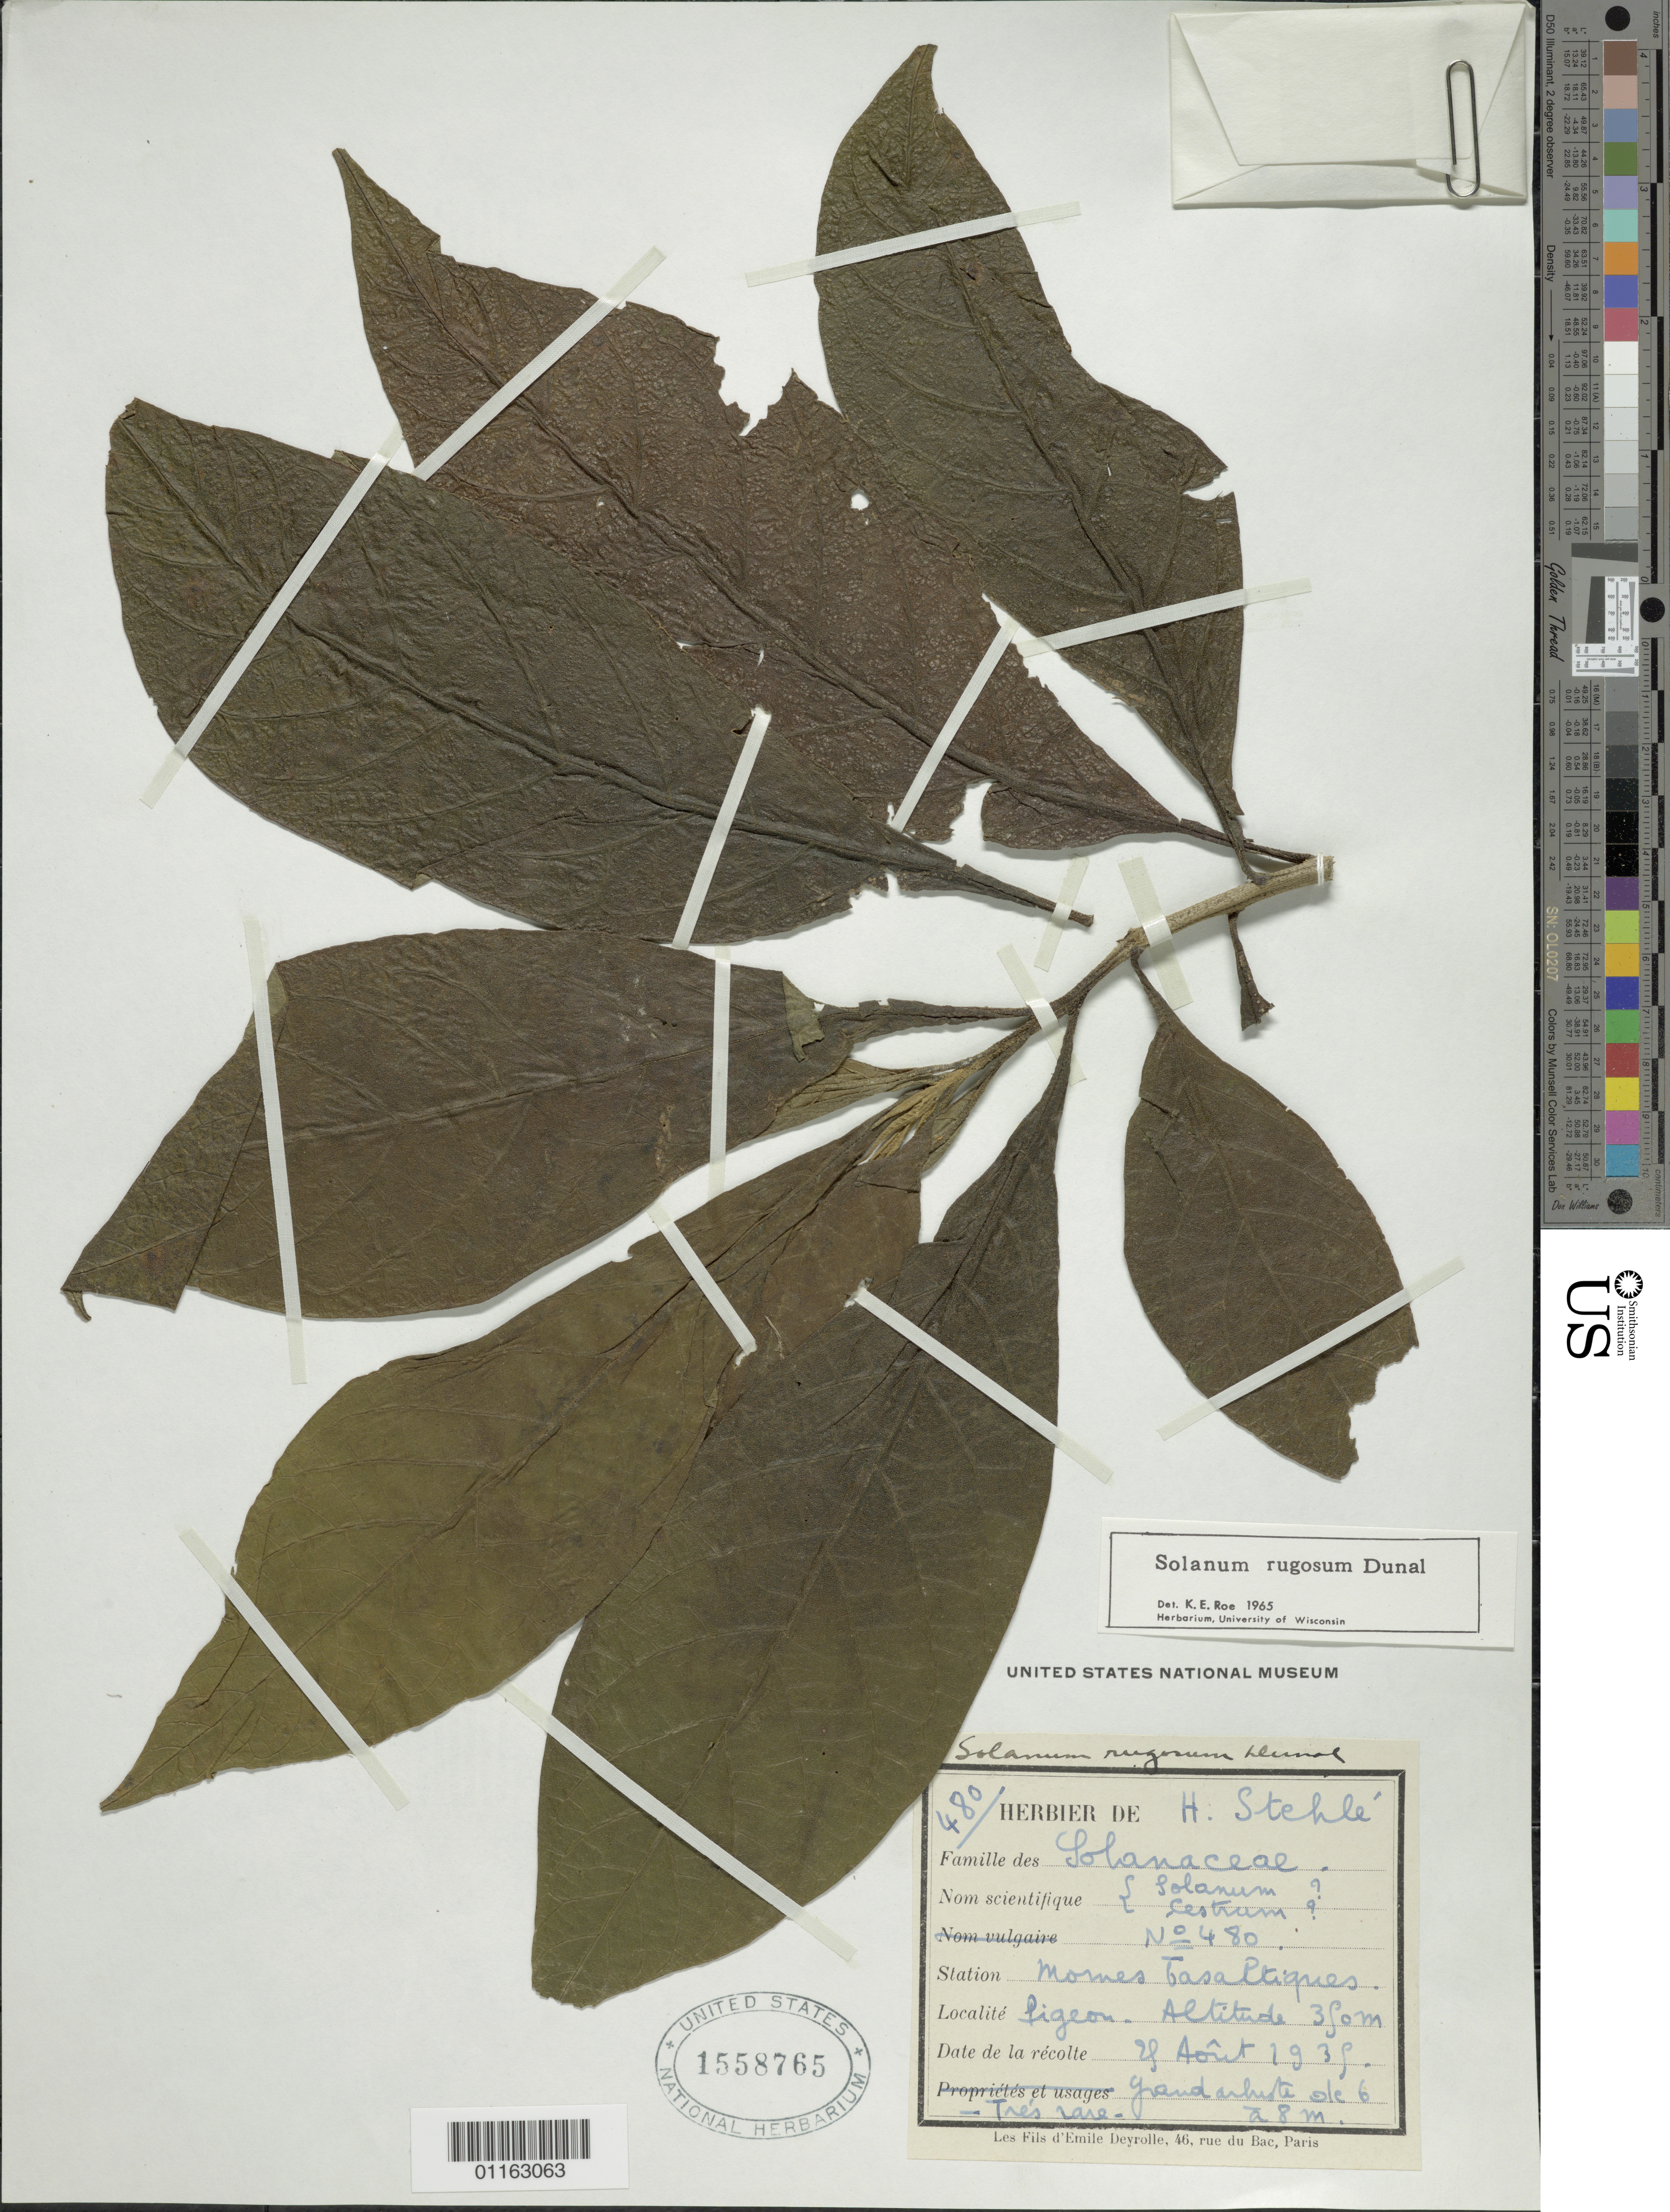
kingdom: Plantae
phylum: Tracheophyta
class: Magnoliopsida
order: Solanales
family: Solanaceae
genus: Solanum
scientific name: Solanum rugosum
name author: Dunal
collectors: H. Stehlé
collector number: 480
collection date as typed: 21 Aug 1935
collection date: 1935-08-21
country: Guadeloupe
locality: Pigeon; mornes basaltiques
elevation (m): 350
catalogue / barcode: US 1558765